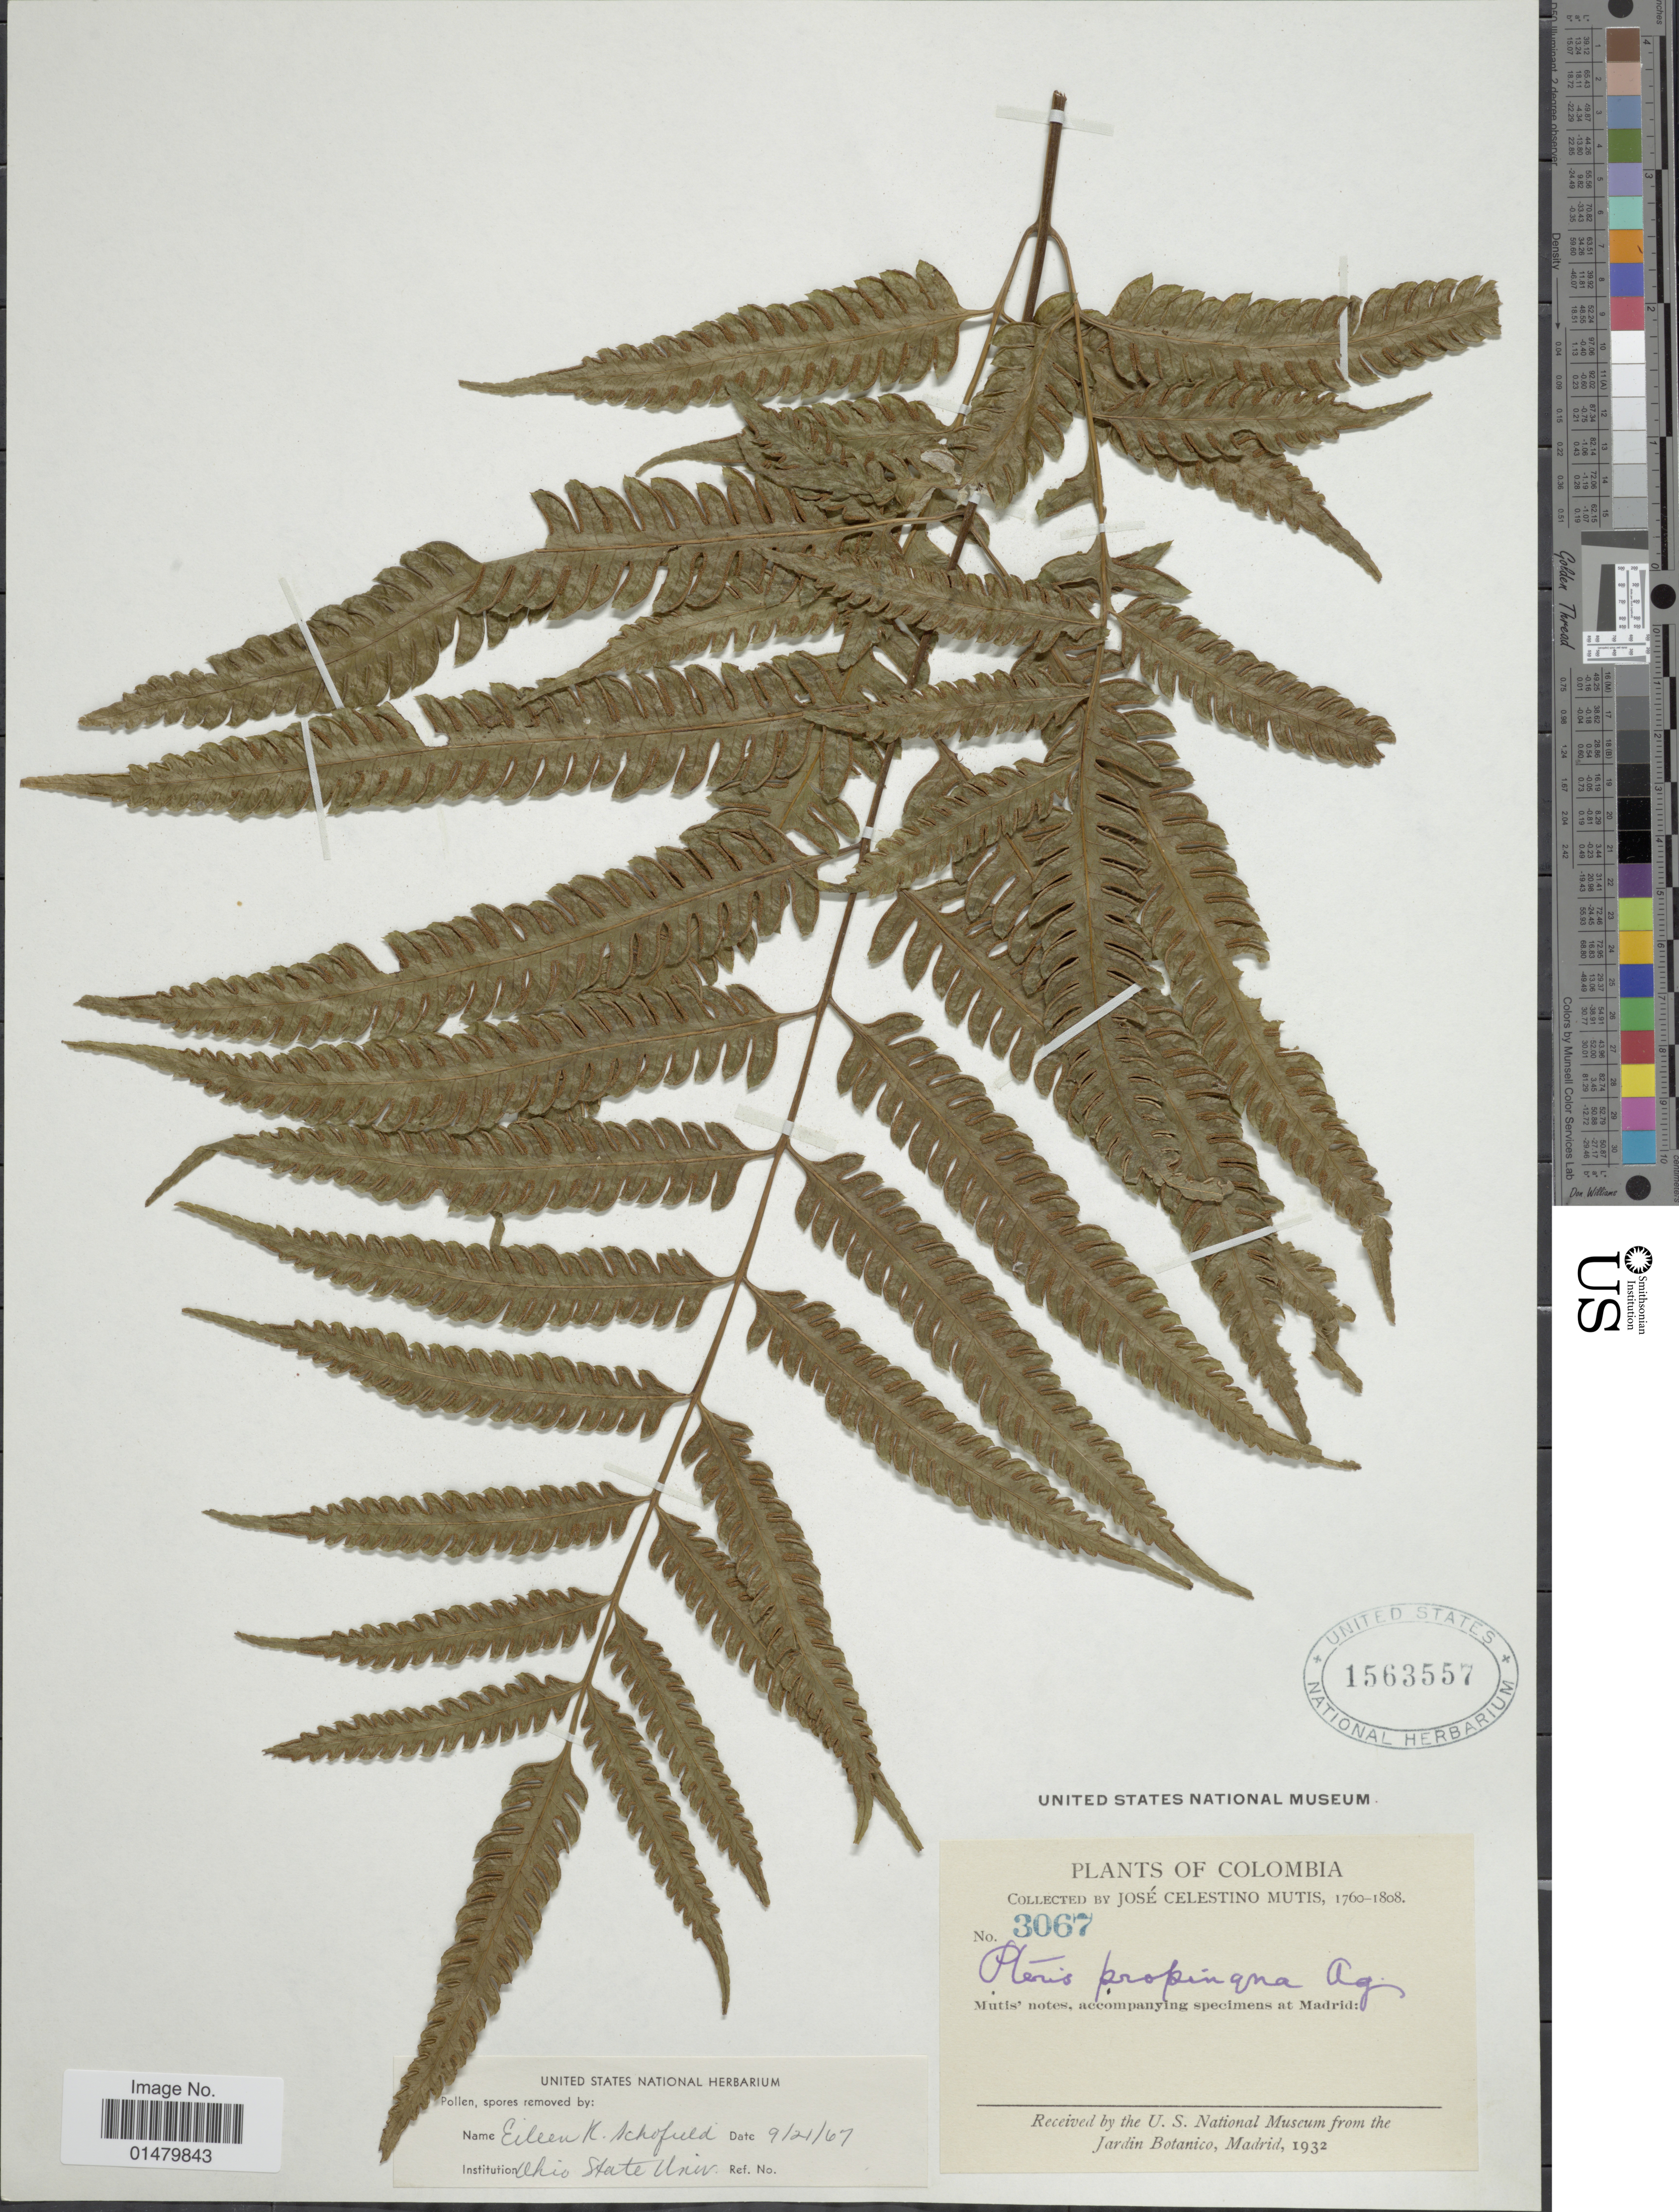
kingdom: Plantae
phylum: Tracheophyta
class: Polypodiopsida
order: Polypodiales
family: Pteridaceae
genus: Pteris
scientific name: Pteris propinqua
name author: J. Agardh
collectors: J. C. B. Mutis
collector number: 3067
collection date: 1760/1808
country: Colombia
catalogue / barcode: US 1563557